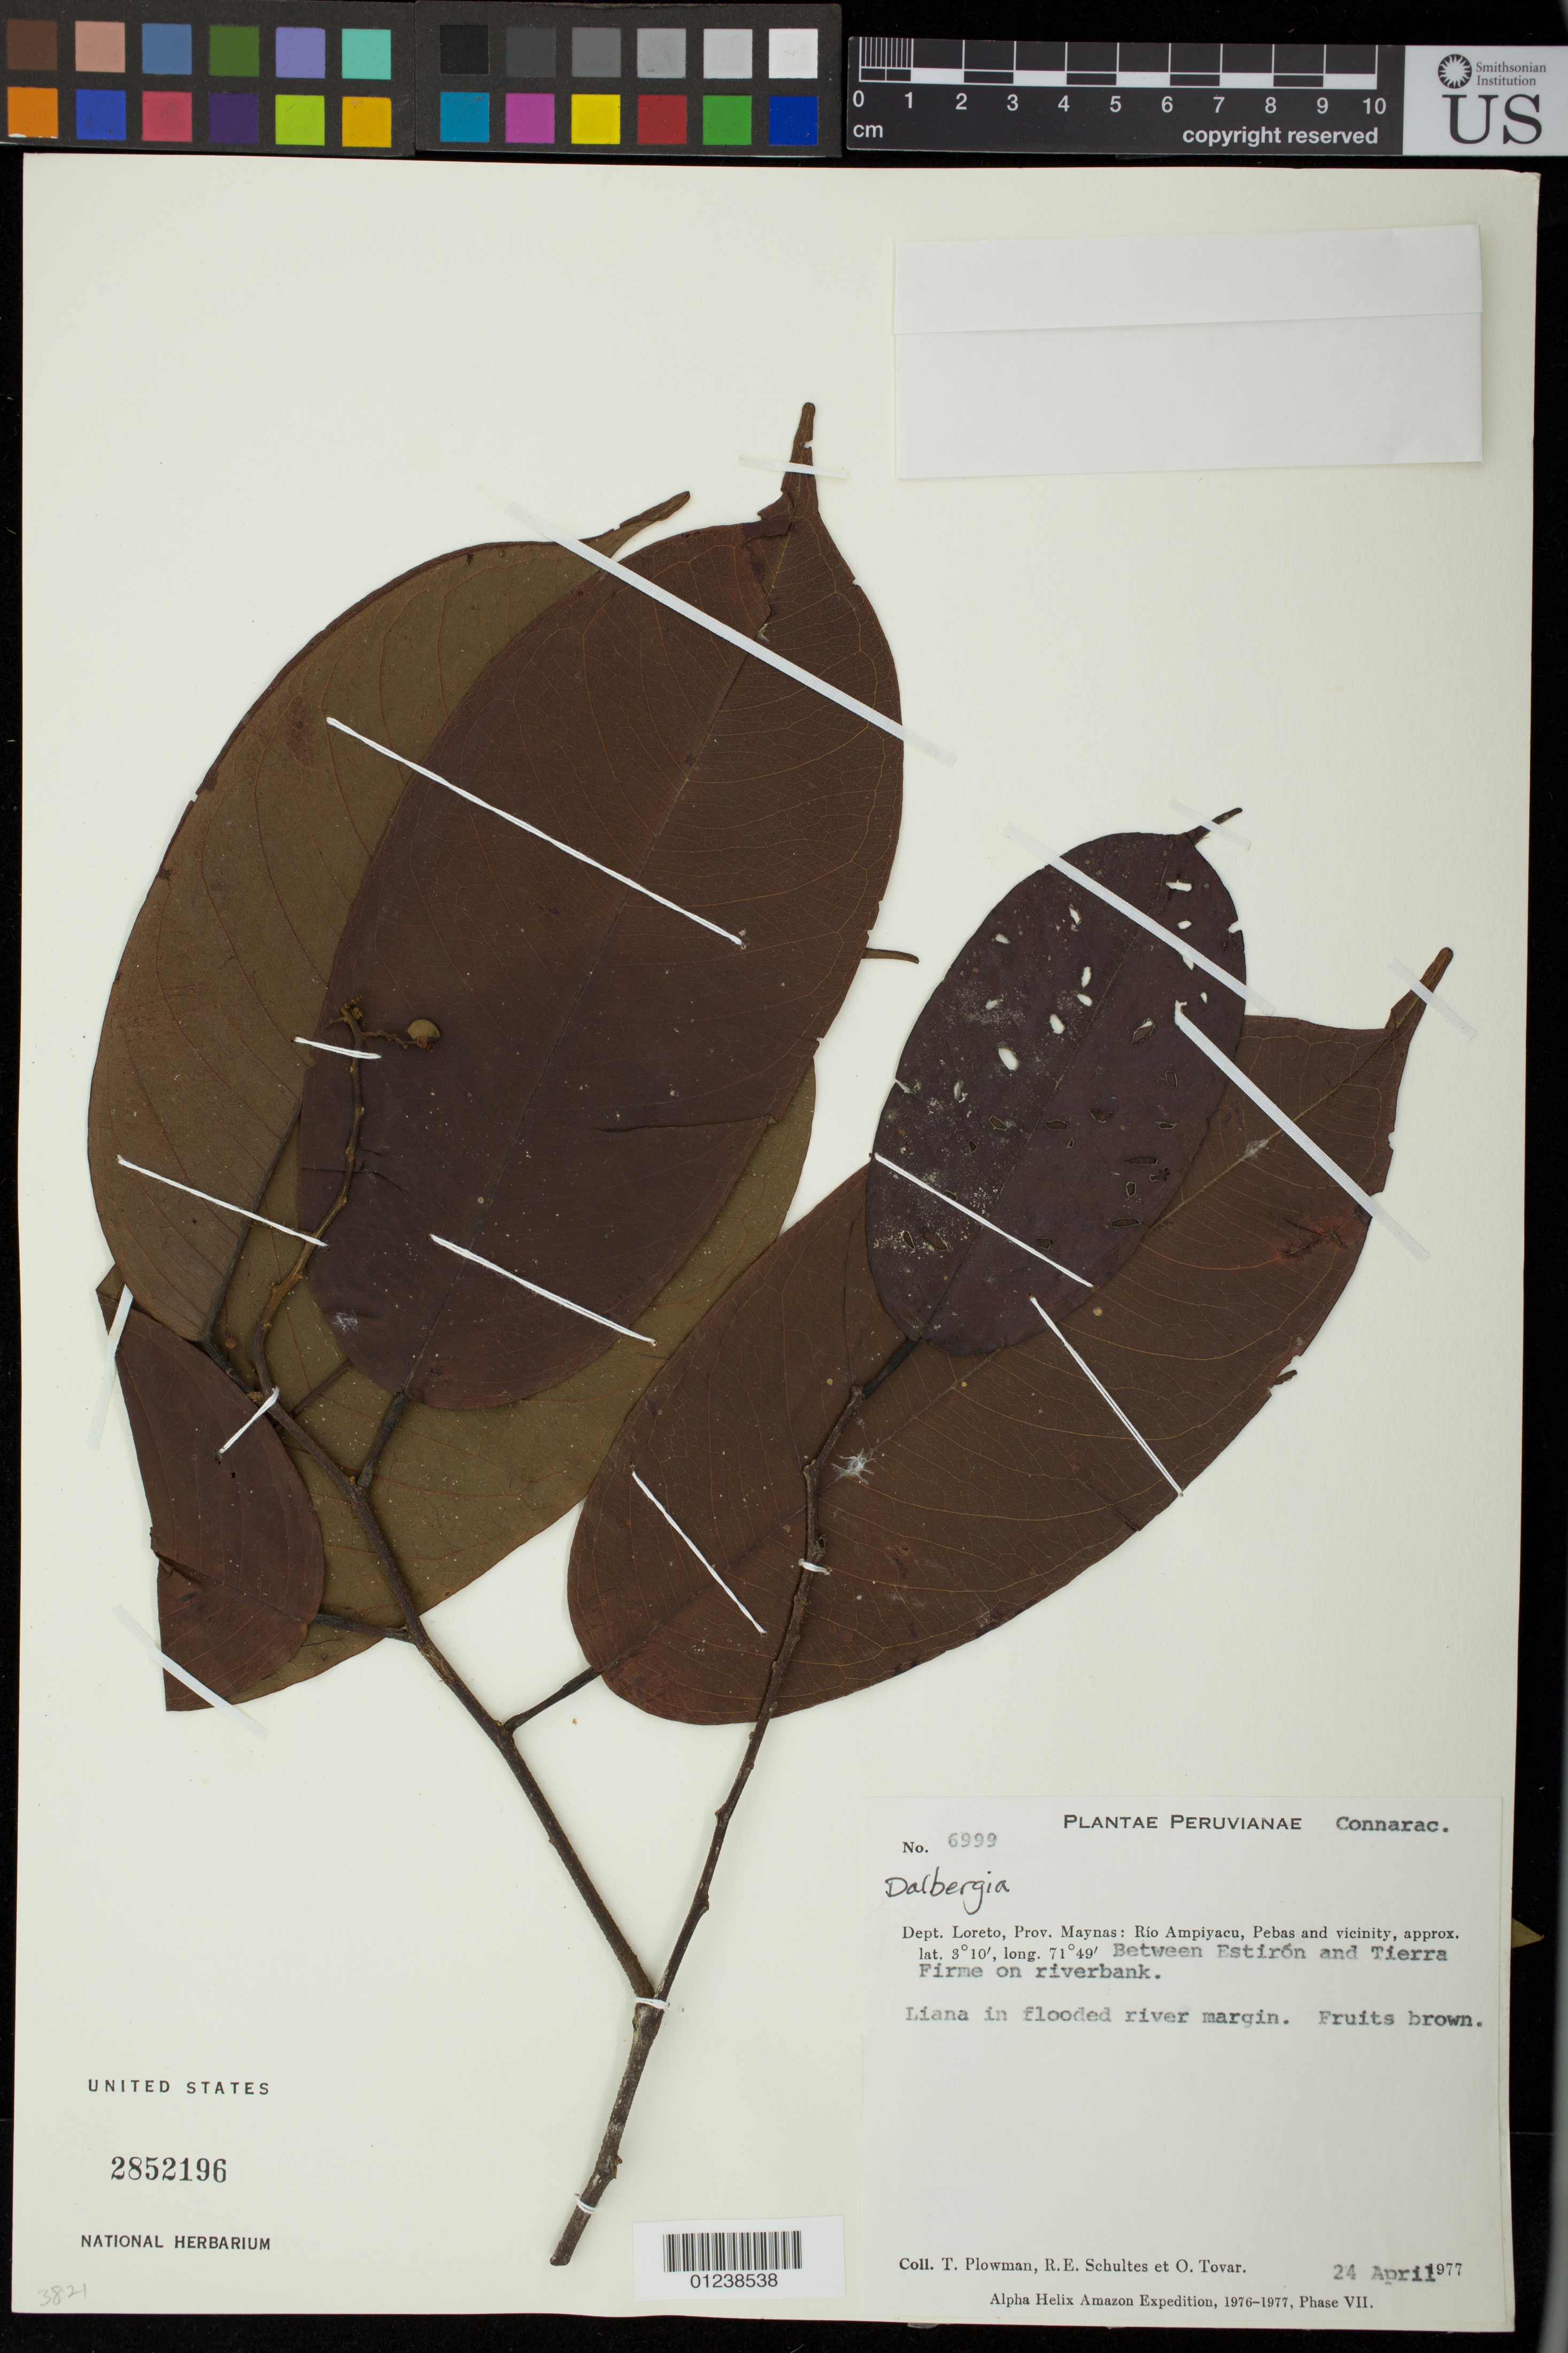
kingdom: Plantae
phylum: Tracheophyta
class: Magnoliopsida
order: Fabales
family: Fabaceae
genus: Dalbergia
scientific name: Dalbergia sp.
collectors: T. Plowman, R. E. Schultes & Ó. Tovar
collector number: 6999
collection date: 1977-04-24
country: Peru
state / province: Loreto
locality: Prov. Maynas: Rio Ampiyacu, Pebas and vicinity - between Estiron and Tierra Firme on riverbank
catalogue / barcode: US 2852196